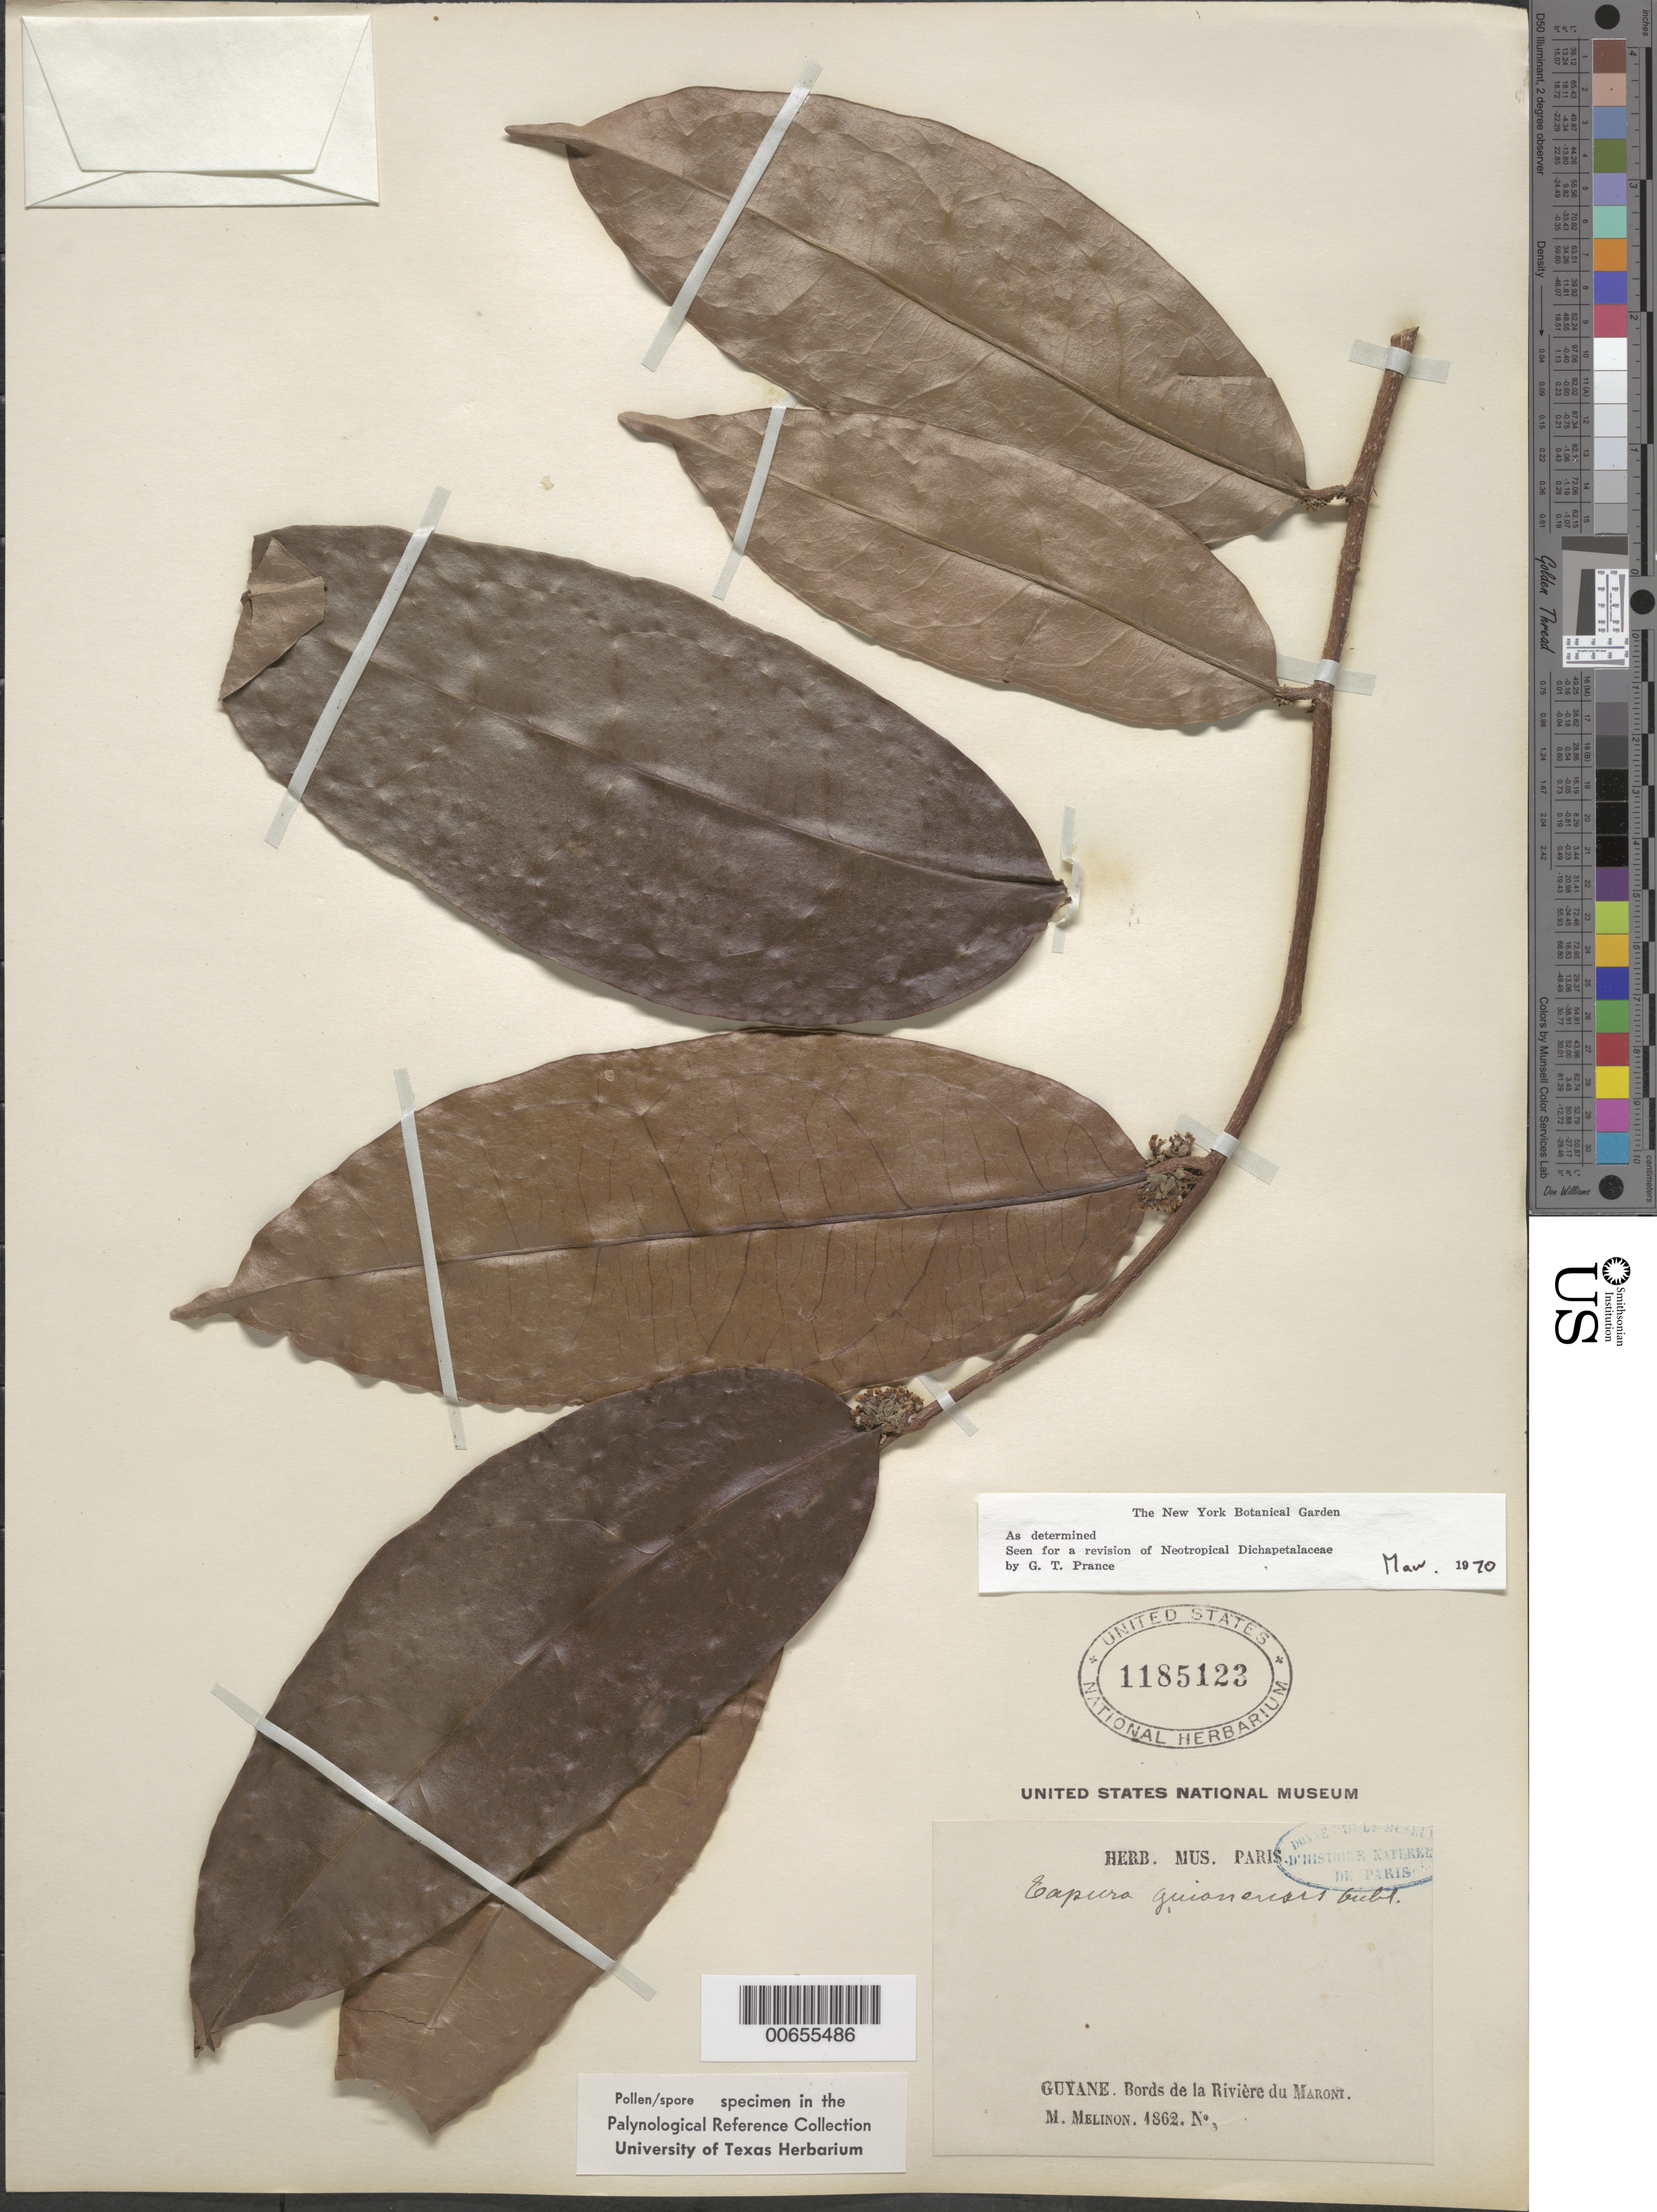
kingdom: Plantae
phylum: Tracheophyta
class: Magnoliopsida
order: Malpighiales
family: Dichapetalaceae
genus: Tapura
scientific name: Tapura guianensis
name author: Aubl.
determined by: Prance, G. T.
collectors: E. Mélinon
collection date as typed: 1862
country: French Guiana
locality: Maroni R.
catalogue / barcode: US 1185123